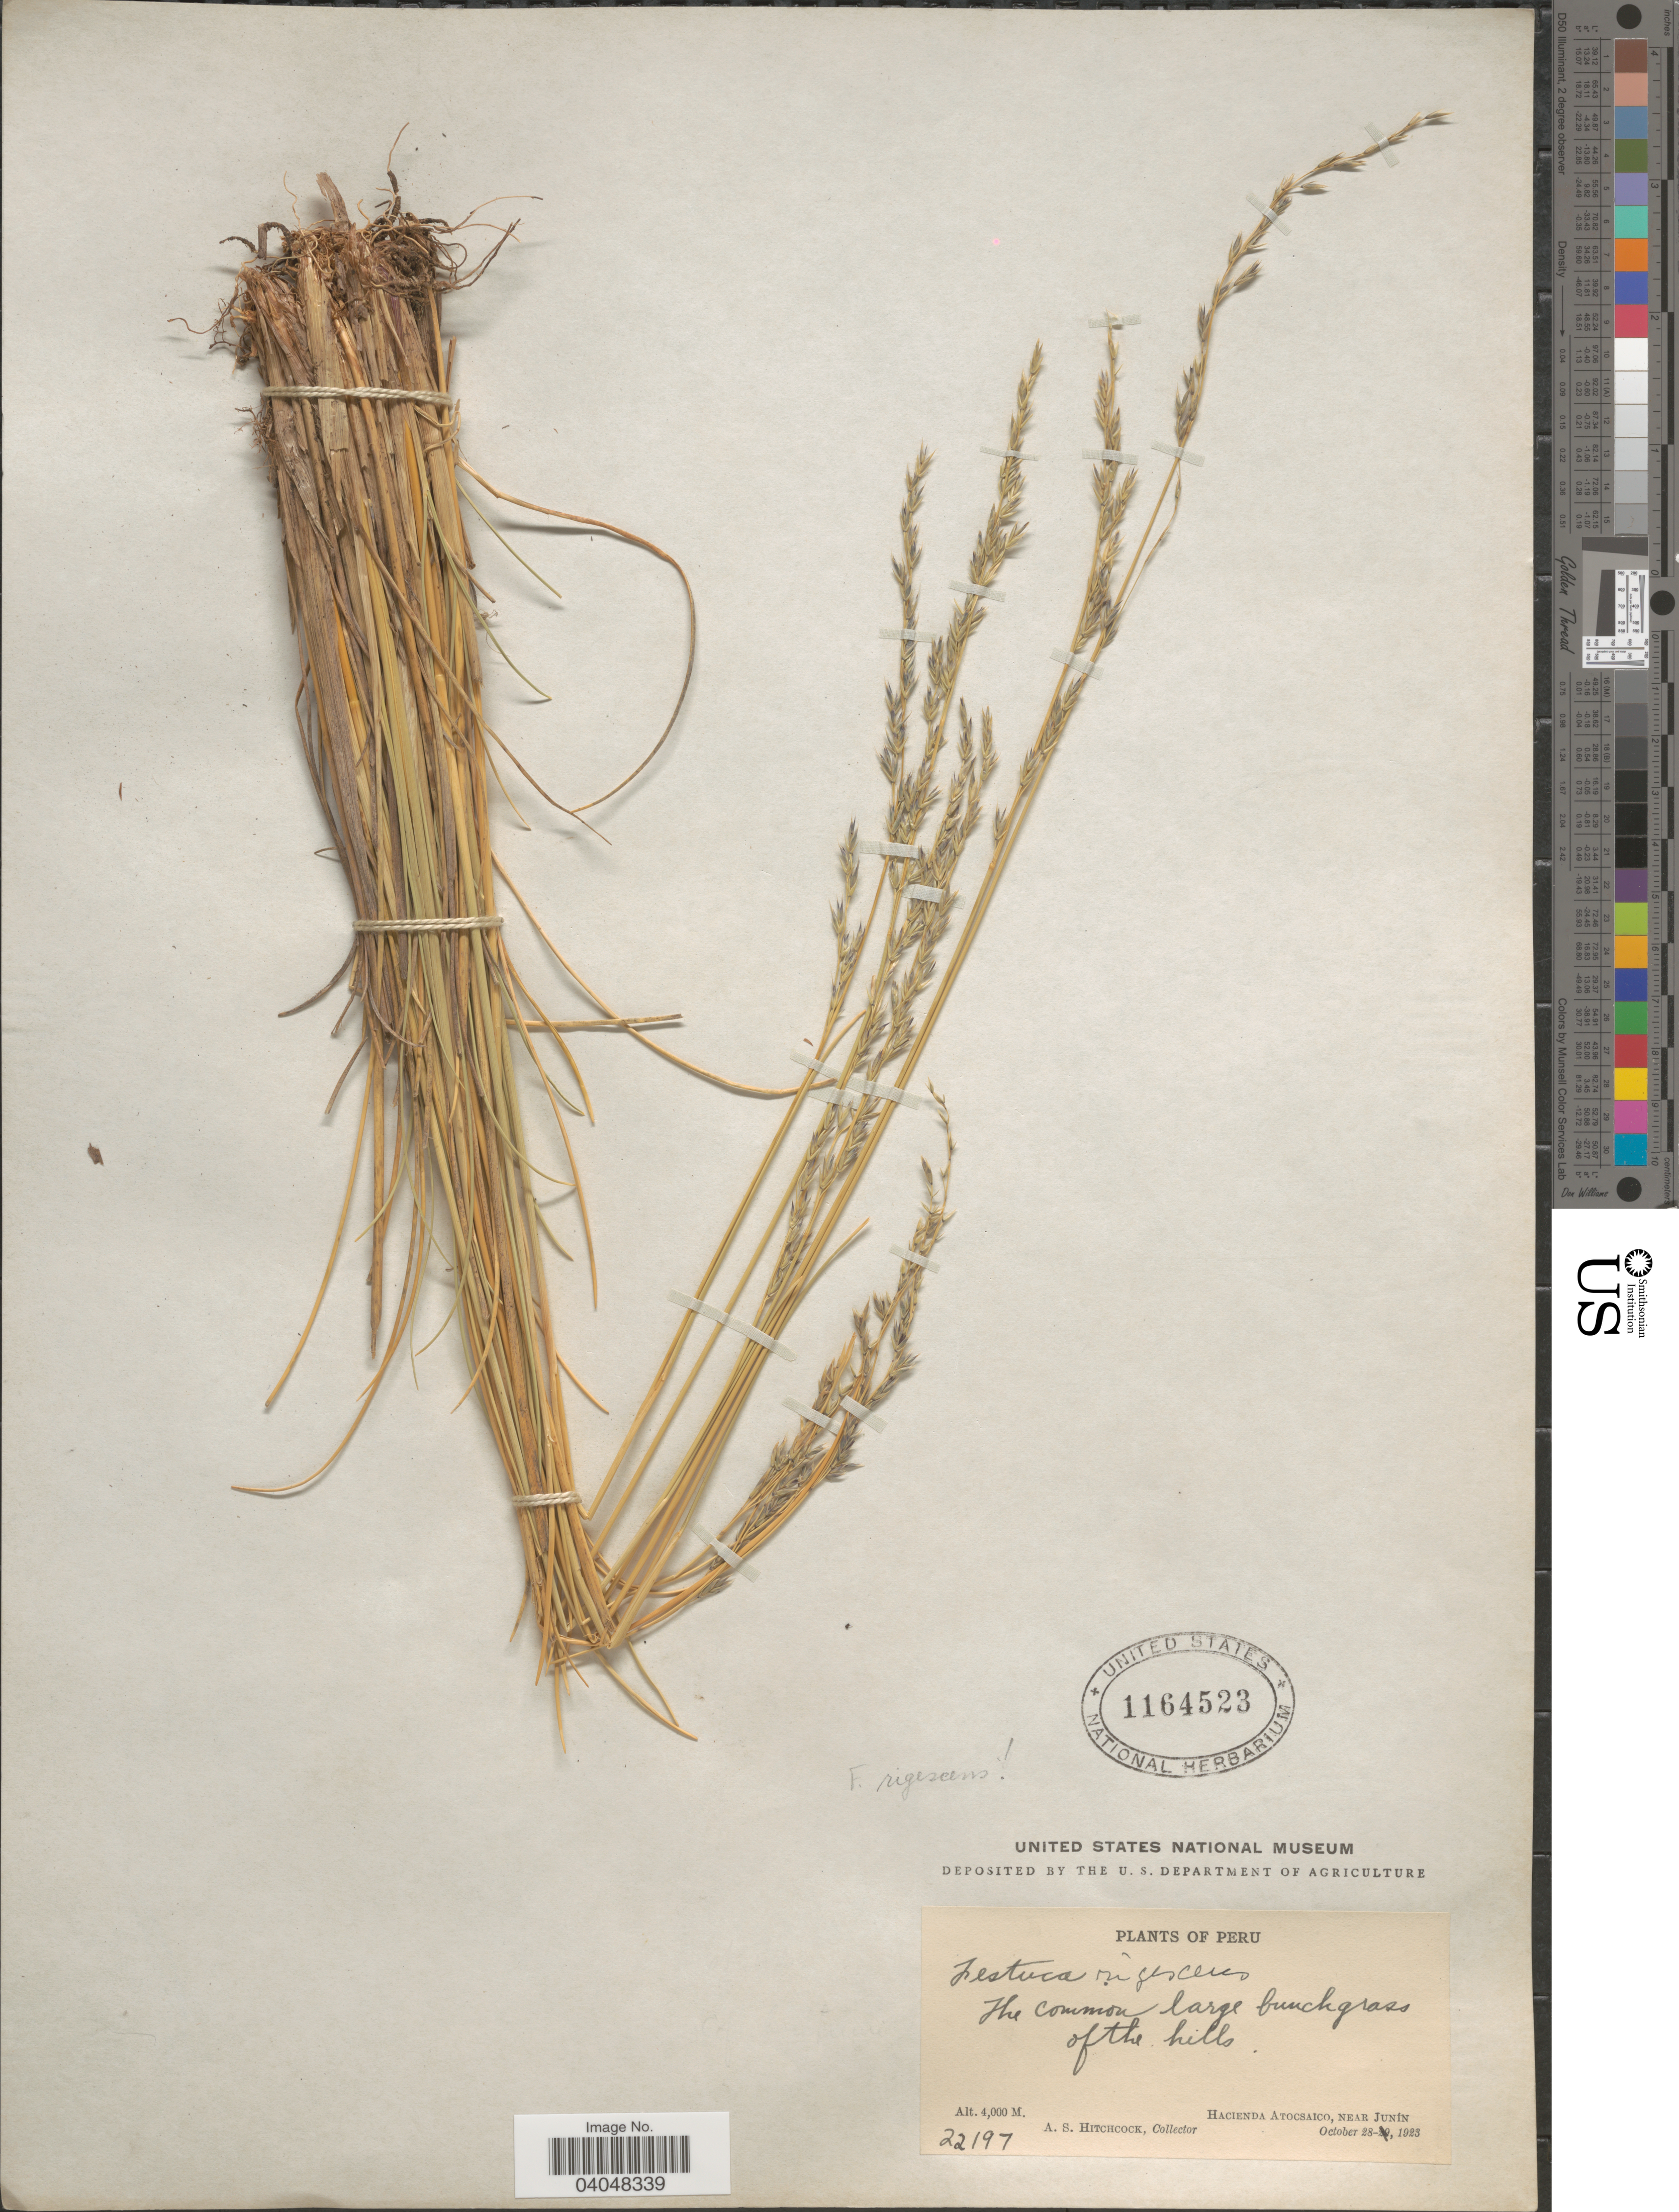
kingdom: Plantae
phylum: Tracheophyta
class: Liliopsida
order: Poales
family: Poaceae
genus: Festuca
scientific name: Festuca rigescens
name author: (J. Presl) Kunth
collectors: A. S. Hitchcock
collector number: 22197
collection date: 1923-10-28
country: Peru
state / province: Junín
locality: Hacienda Atocsaico, near Junín.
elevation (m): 4000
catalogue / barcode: US 1164523